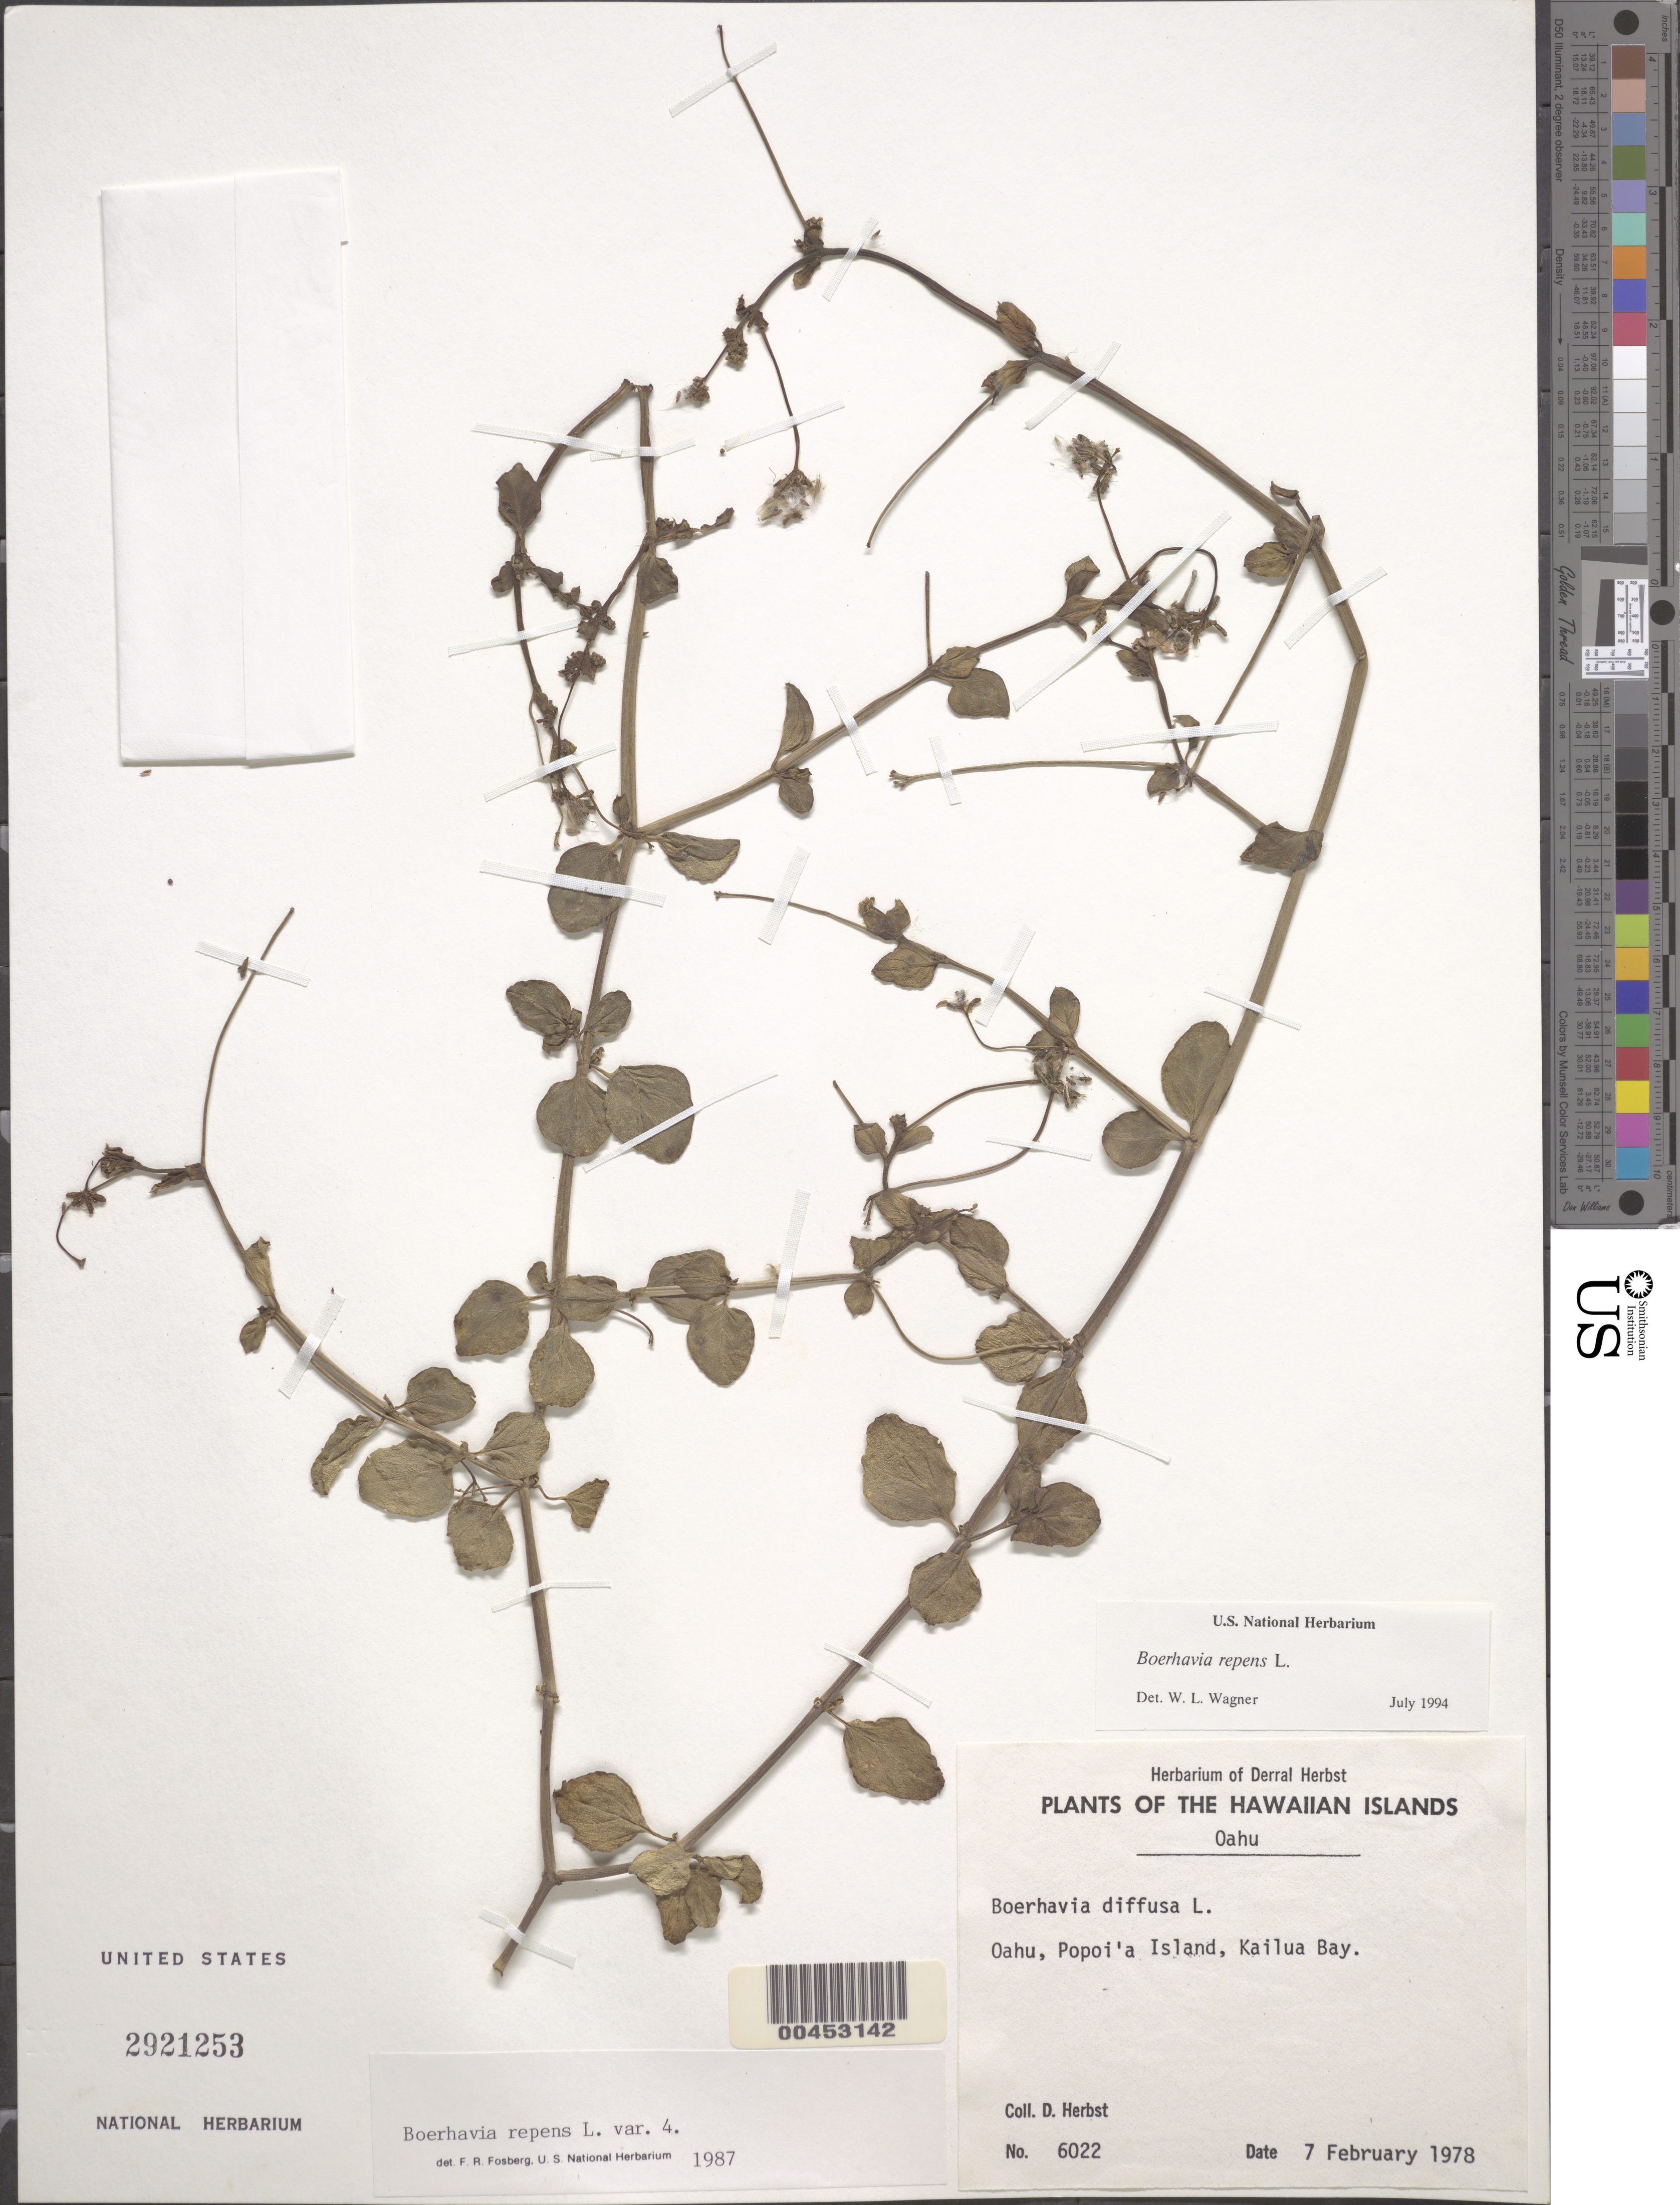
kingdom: Plantae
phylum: Tracheophyta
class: Magnoliopsida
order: Caryophyllales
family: Nyctaginaceae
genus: Boerhavia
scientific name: Boerhavia repens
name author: L.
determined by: Wagner, W. L., (BOT), Smithsonian Institution - National Museum of Natural History (UNITED STATES)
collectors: D. R. Herbst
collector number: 6022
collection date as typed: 7 Feb 1978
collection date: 1978-02-07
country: United States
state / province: Hawaii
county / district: Honolulu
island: Oahu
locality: Popoia Island, Kailua Bay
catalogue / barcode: US 2921253